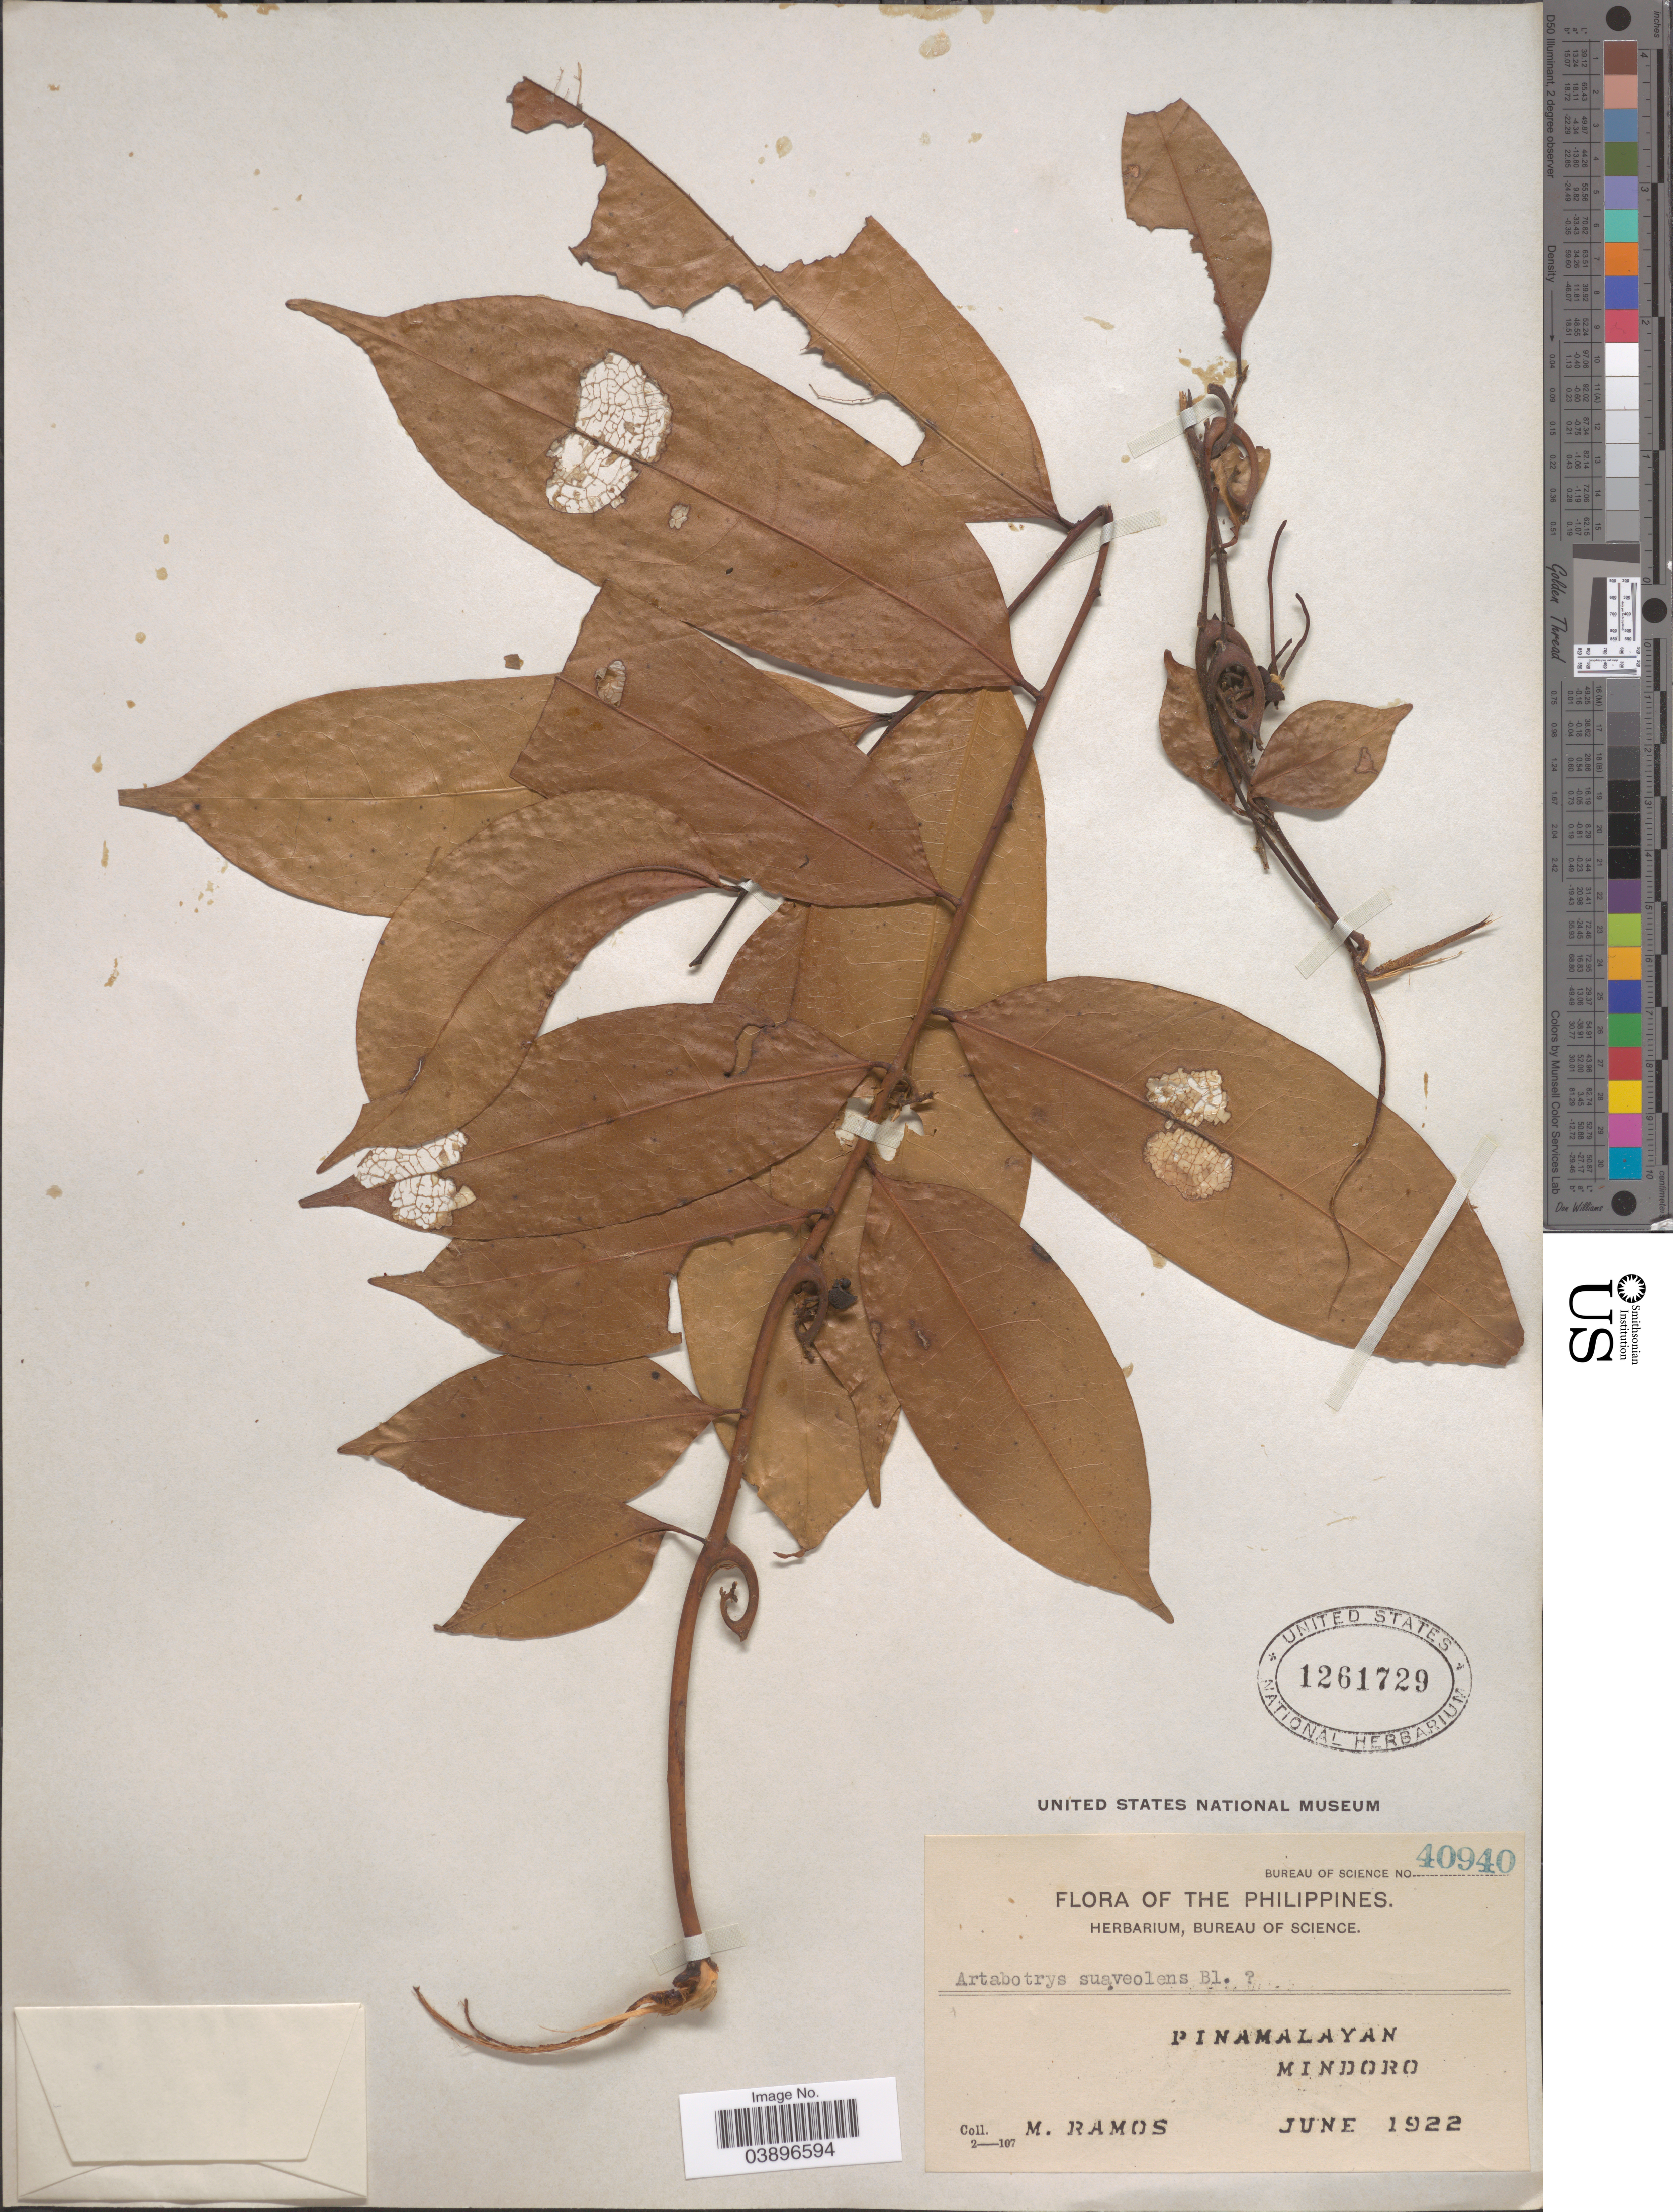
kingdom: Plantae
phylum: Tracheophyta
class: Magnoliopsida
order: Magnoliales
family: Annonaceae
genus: Artabotrys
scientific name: Artabotrys suaveolens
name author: (Blume) Blume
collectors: M. Ramos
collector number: Bureau of Science 40940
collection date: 1922-06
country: Philippines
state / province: Mimaropa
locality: Pinamalayan, Mindoro.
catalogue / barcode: US 1261729